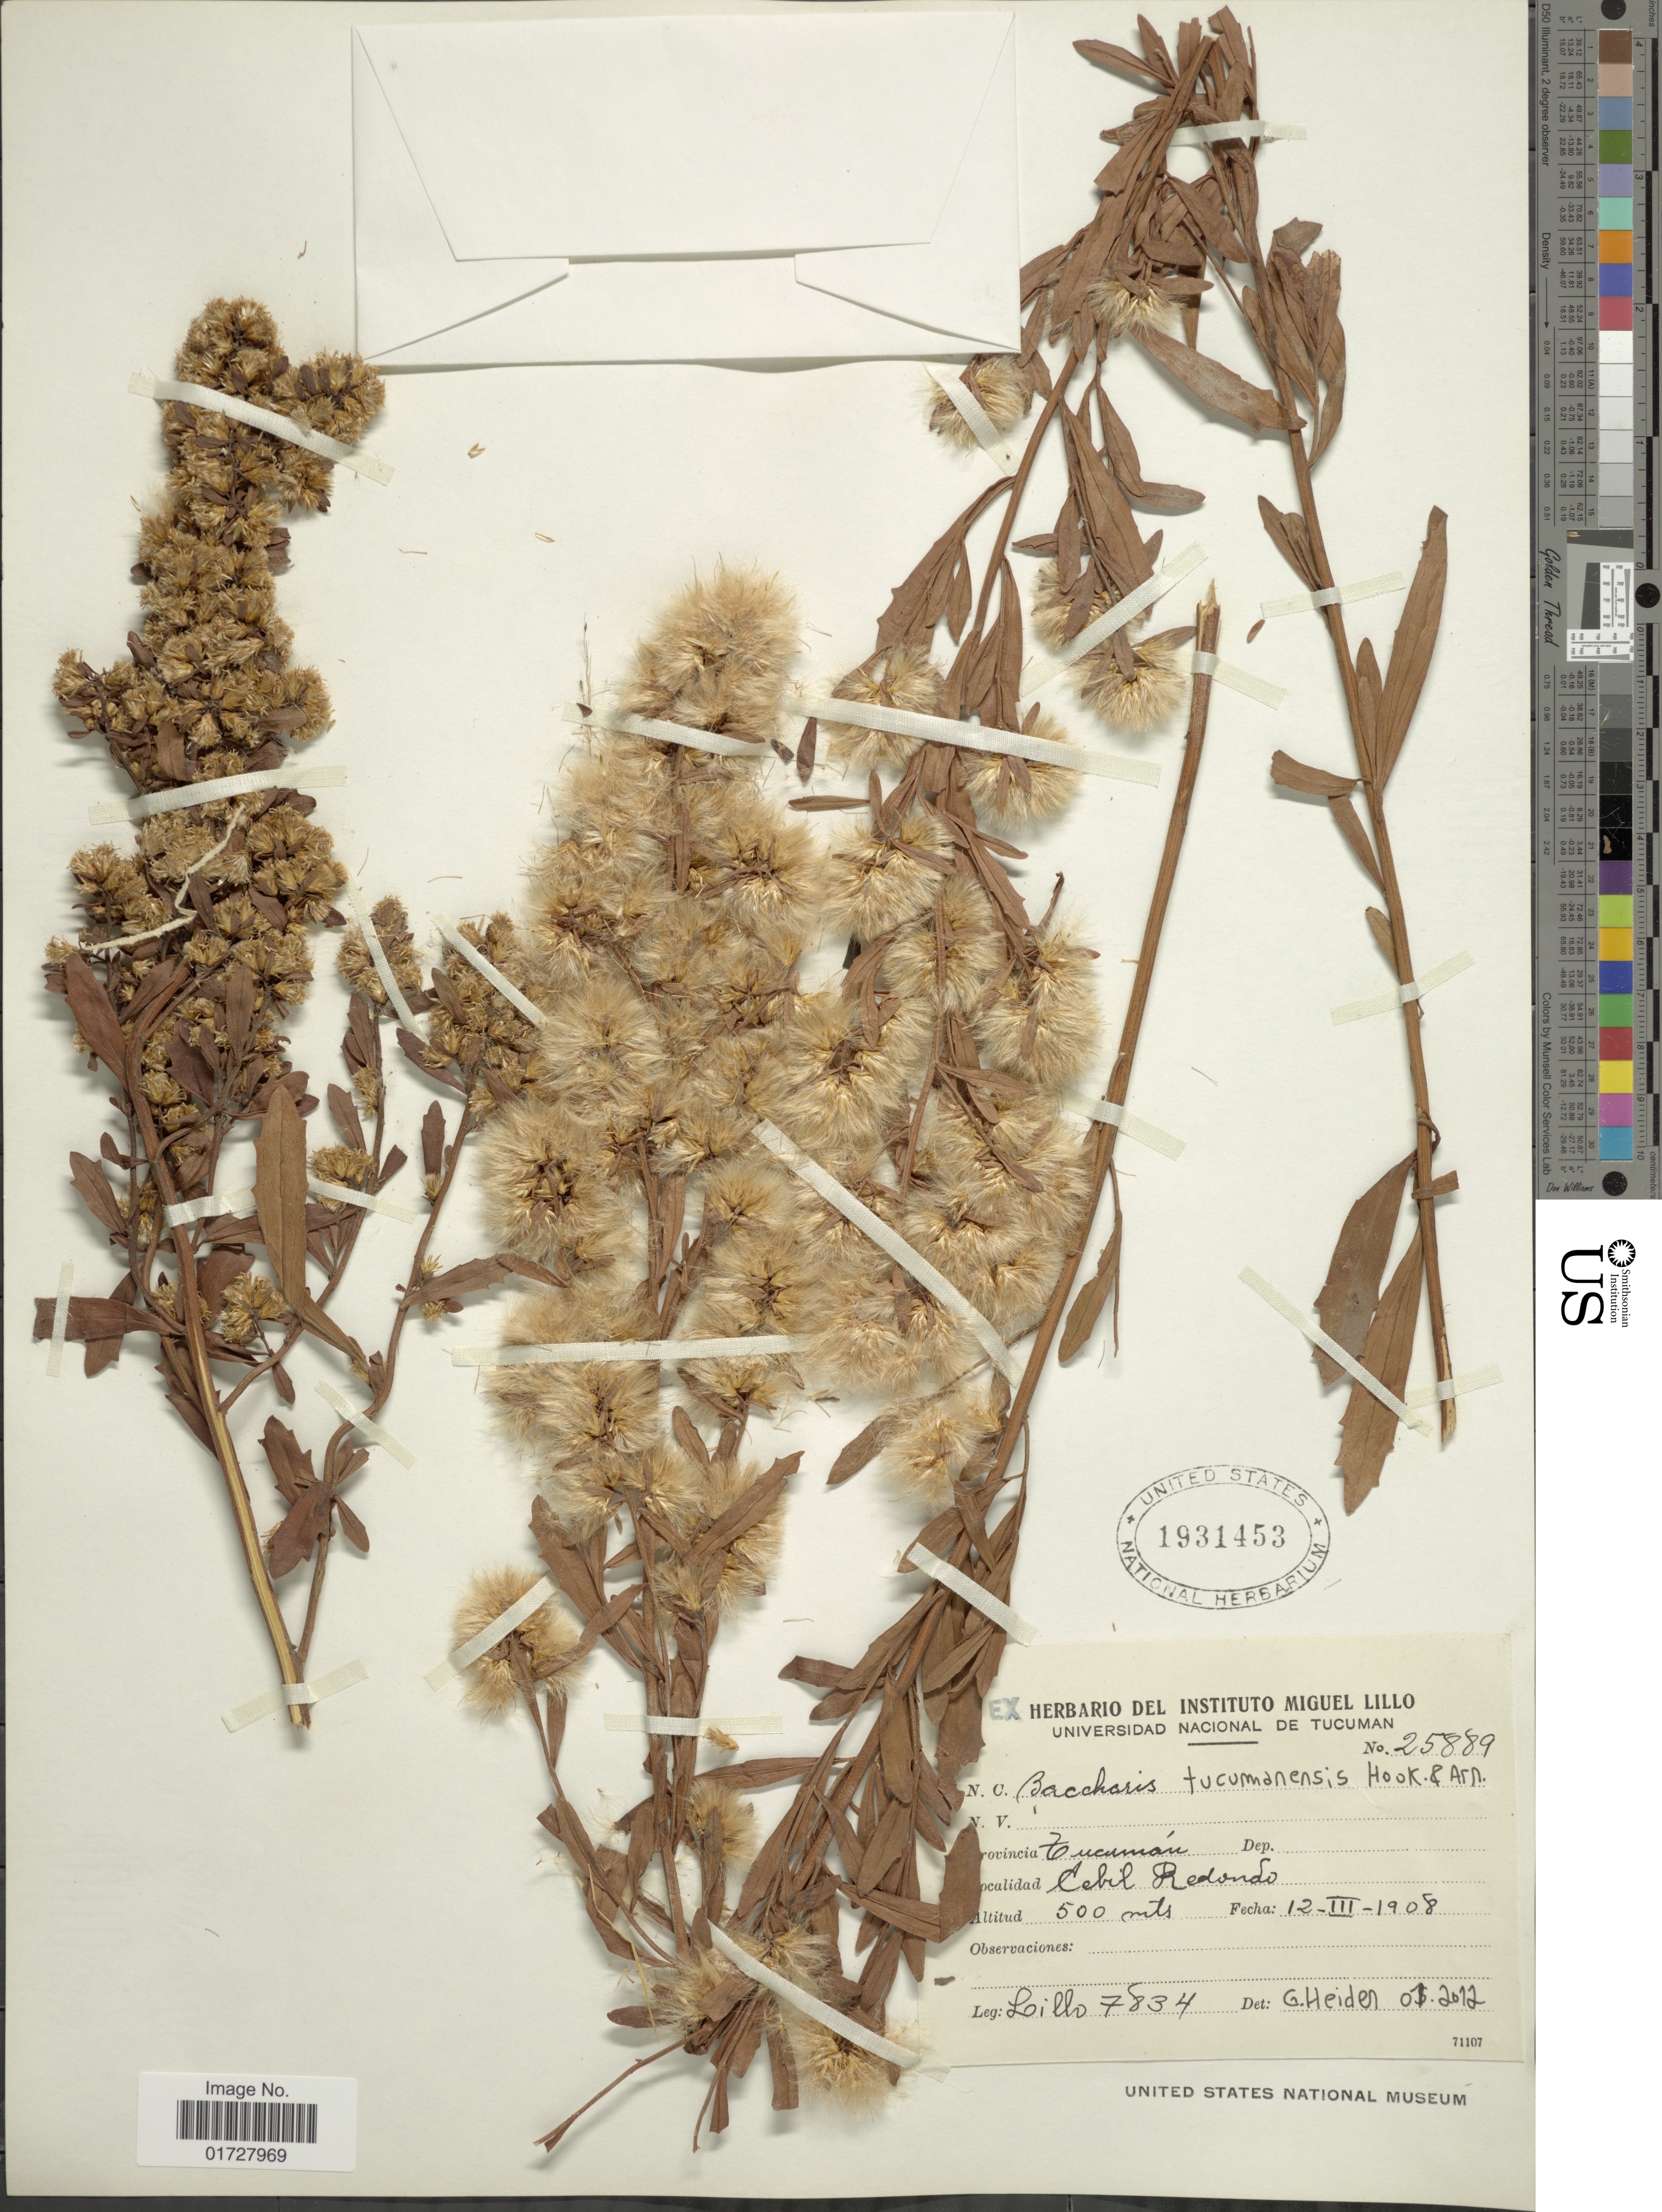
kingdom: Plantae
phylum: Tracheophyta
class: Magnoliopsida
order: Asterales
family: Asteraceae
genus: Baccharis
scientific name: Baccharis tucumanensis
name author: Hook. & Arn.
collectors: -. Lillo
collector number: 7834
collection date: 1908-03-12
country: Argentina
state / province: Tucuman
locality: Cebil Redondo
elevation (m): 500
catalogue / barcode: US 1931453